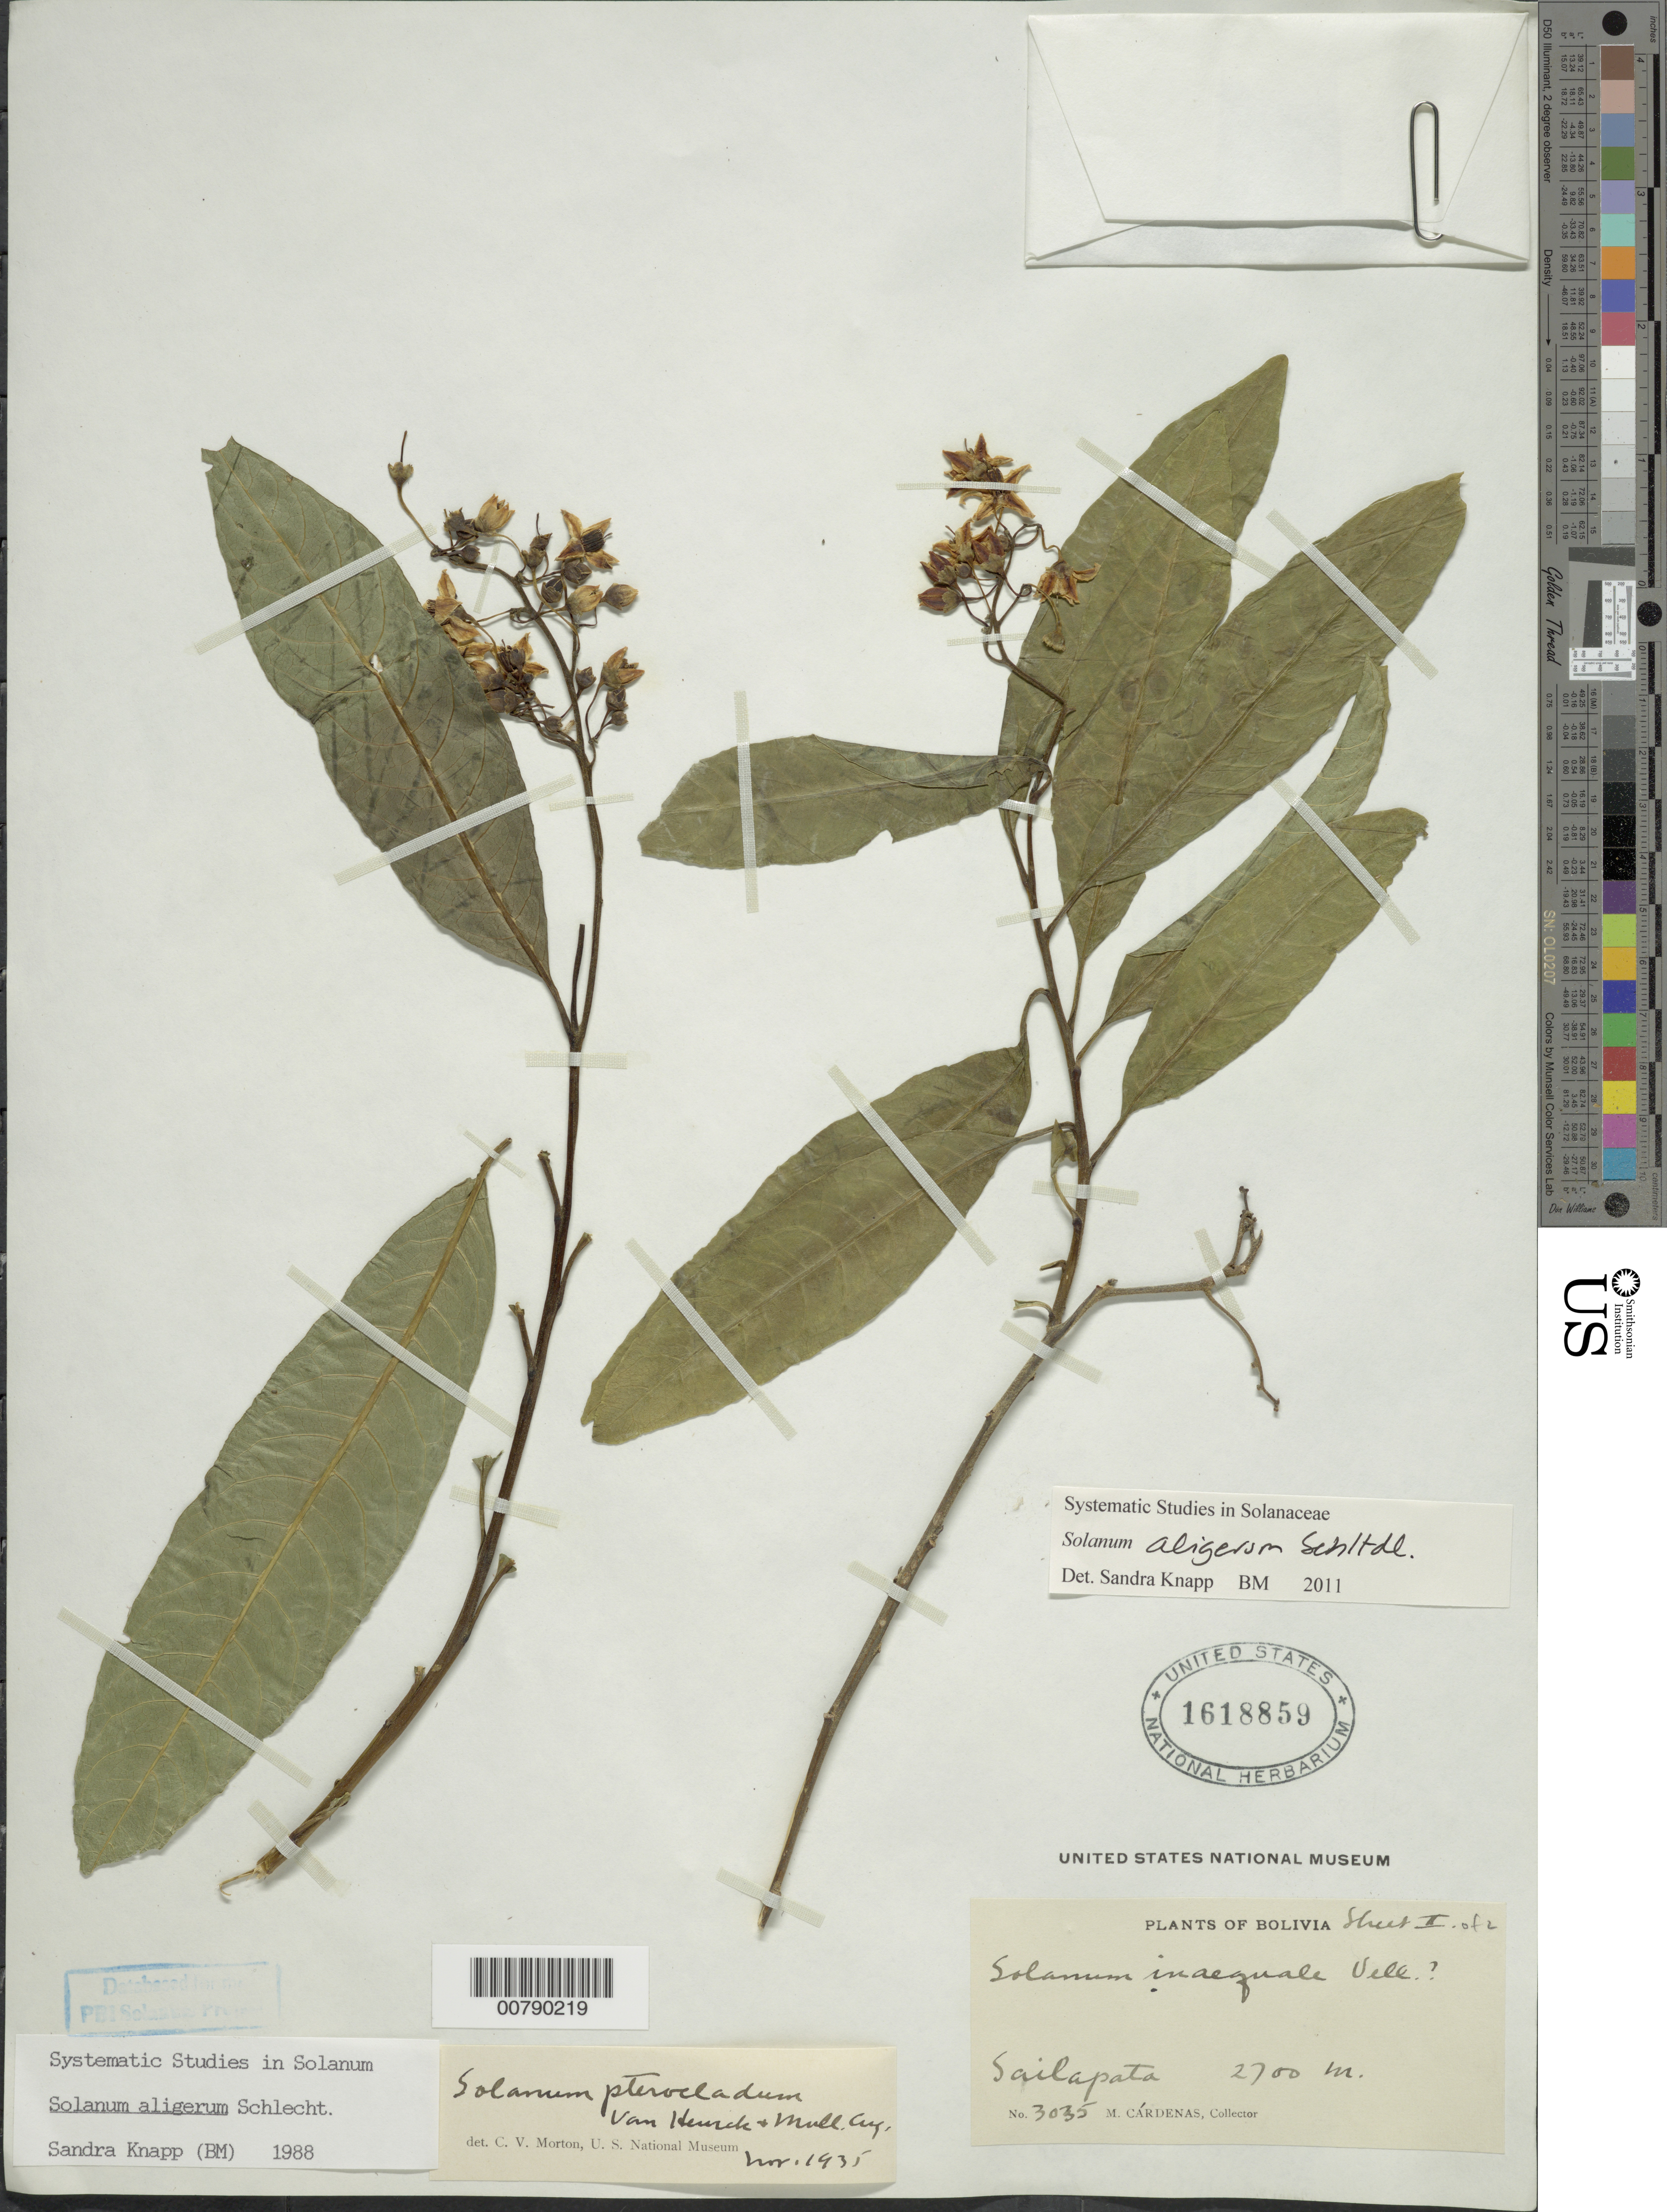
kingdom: Plantae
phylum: Tracheophyta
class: Magnoliopsida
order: Solanales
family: Solanaceae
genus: Solanum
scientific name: Solanum aligerum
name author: Schltdl.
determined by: Knapp, S. D.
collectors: M. Cárdenas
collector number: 3035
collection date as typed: Feb 1935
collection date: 1935-02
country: Bolivia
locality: Sailapata-Ayopaya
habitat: some dry places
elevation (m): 2700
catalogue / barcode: US 1618859